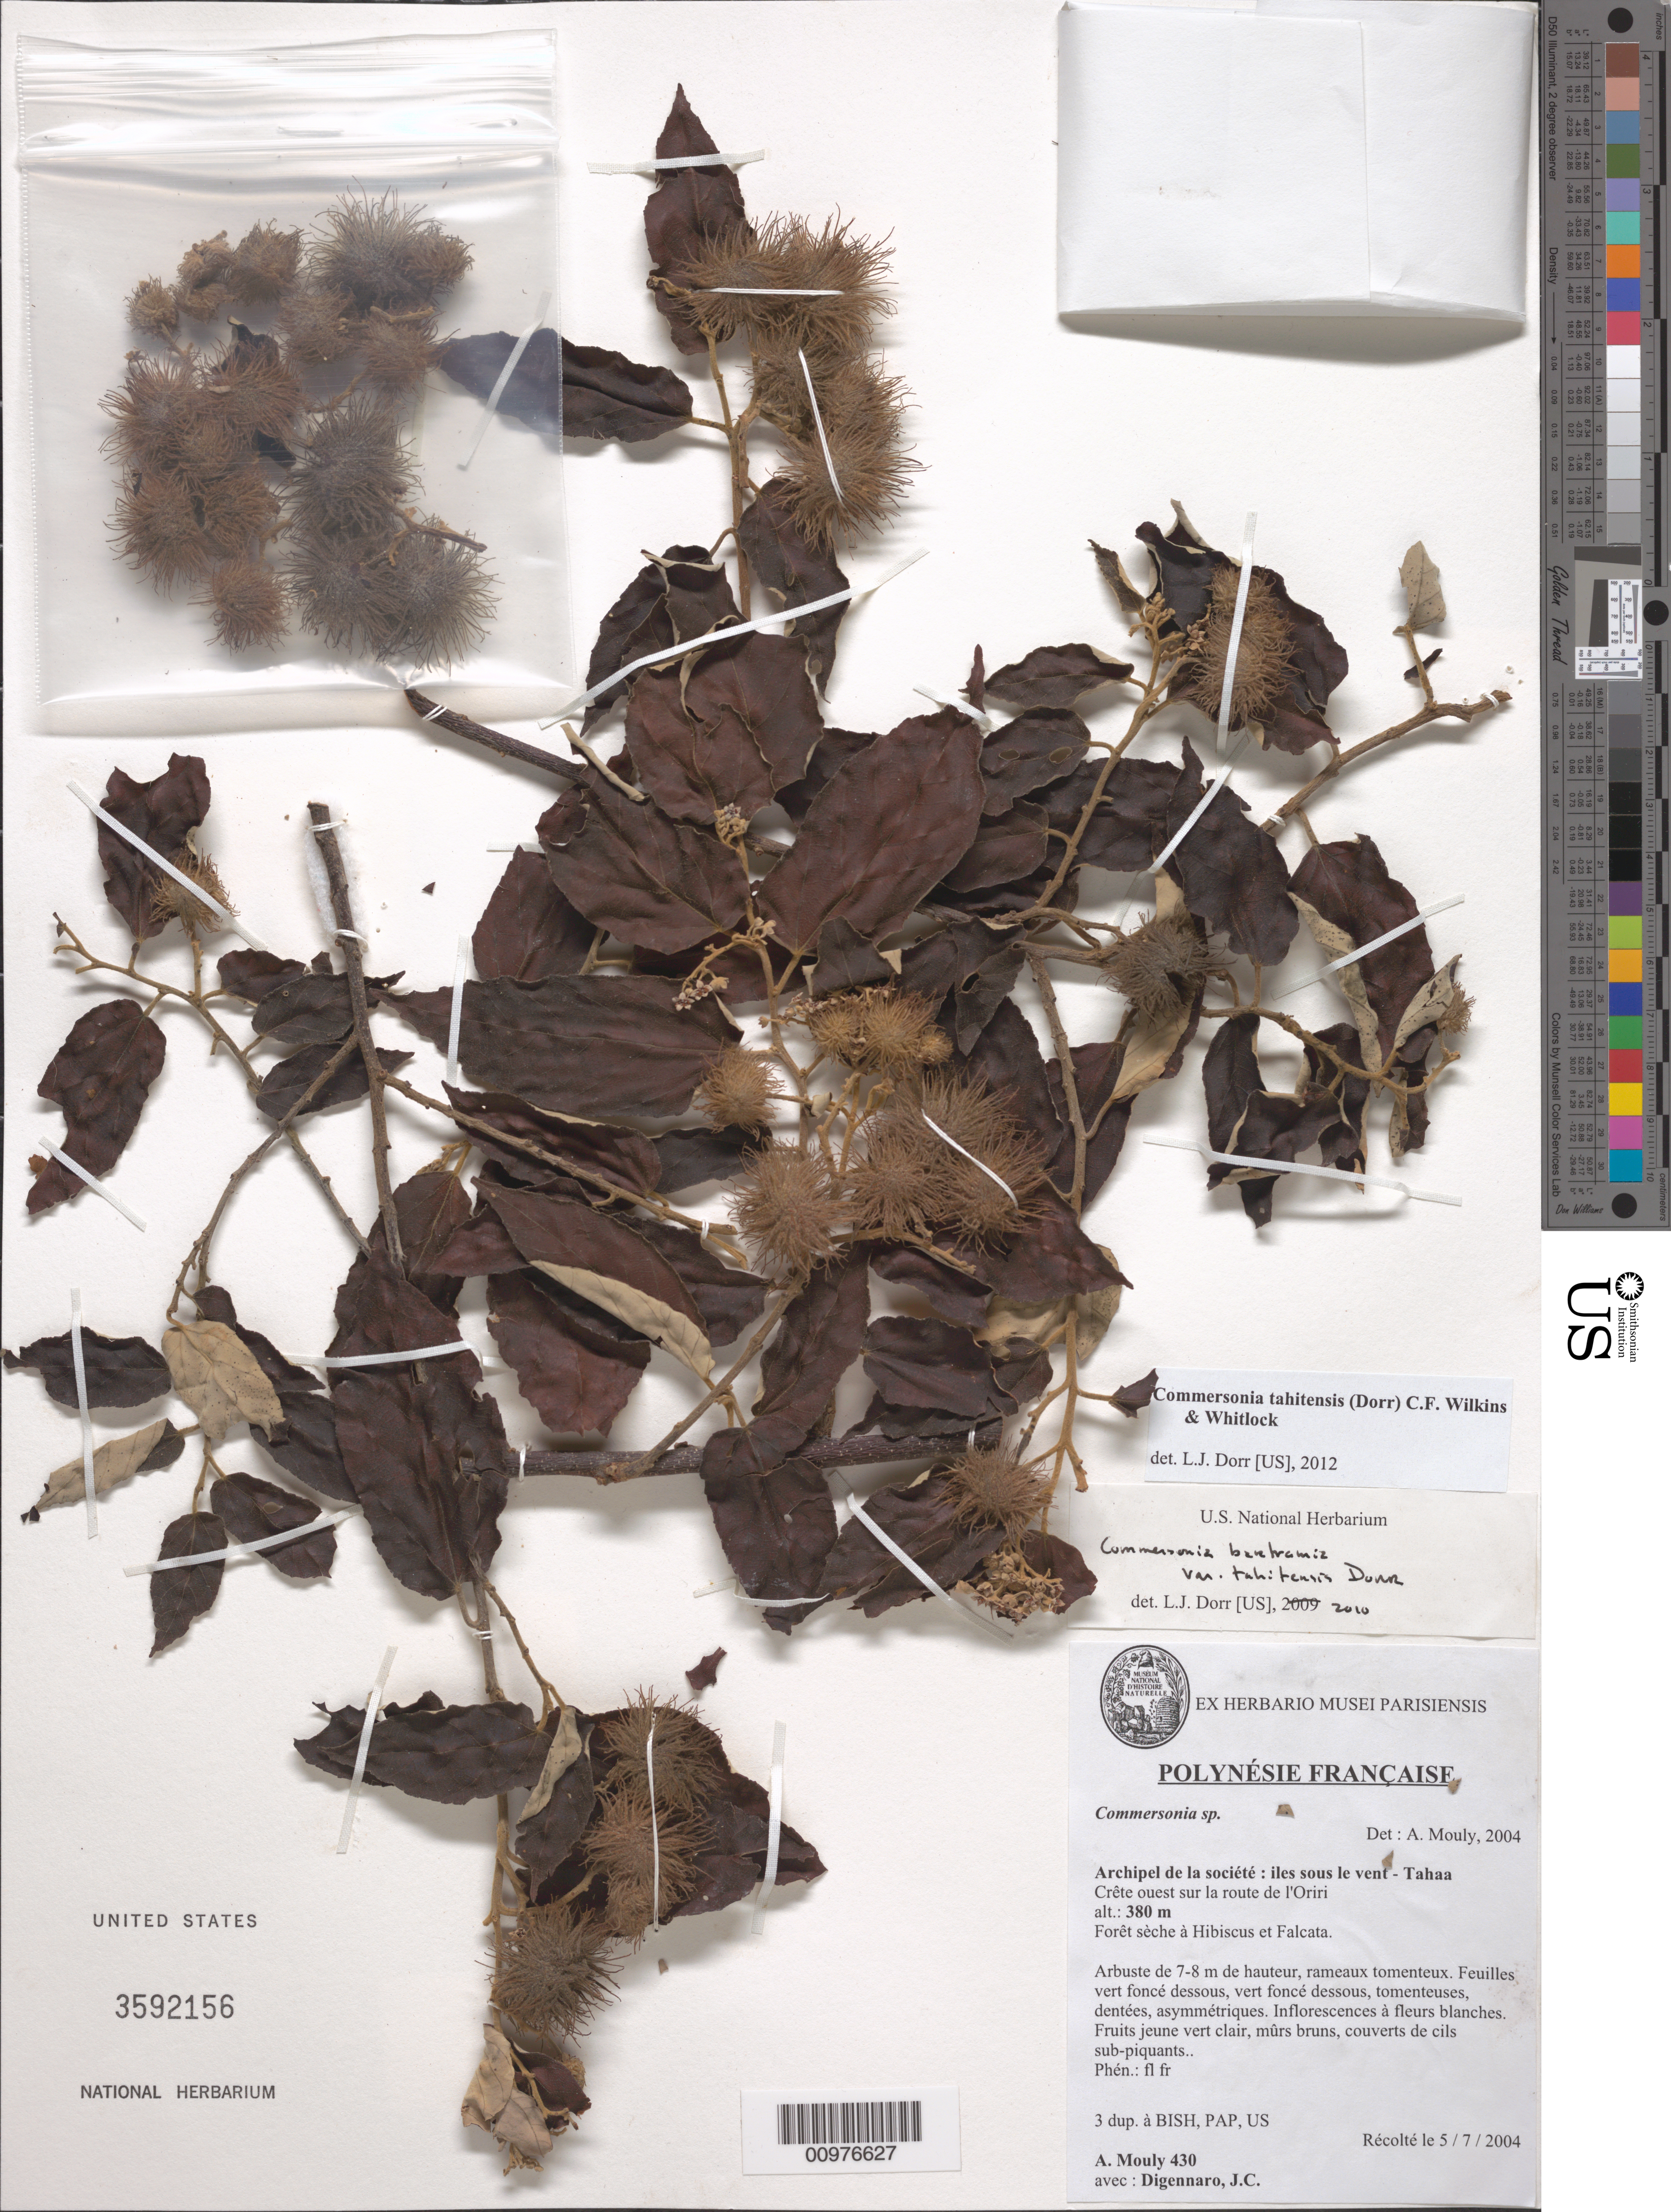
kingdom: Plantae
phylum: Tracheophyta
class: Magnoliopsida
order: Malvales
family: Malvaceae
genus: Commersonia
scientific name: Commersonia tahitensis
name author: (Dorr) C.F. Wilkins & Whitlock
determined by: Dorr, L. J., (BOT), Smithsonian Institution - National Museum of Natural History (UNITED STATES)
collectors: A. Mouly & J. Digennaro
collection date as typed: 5/7/2004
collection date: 2004-07-05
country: French Polynesia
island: Tahaa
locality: Tahaa. Crete ouest sur la route de l'Oriri.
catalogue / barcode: US 3592156